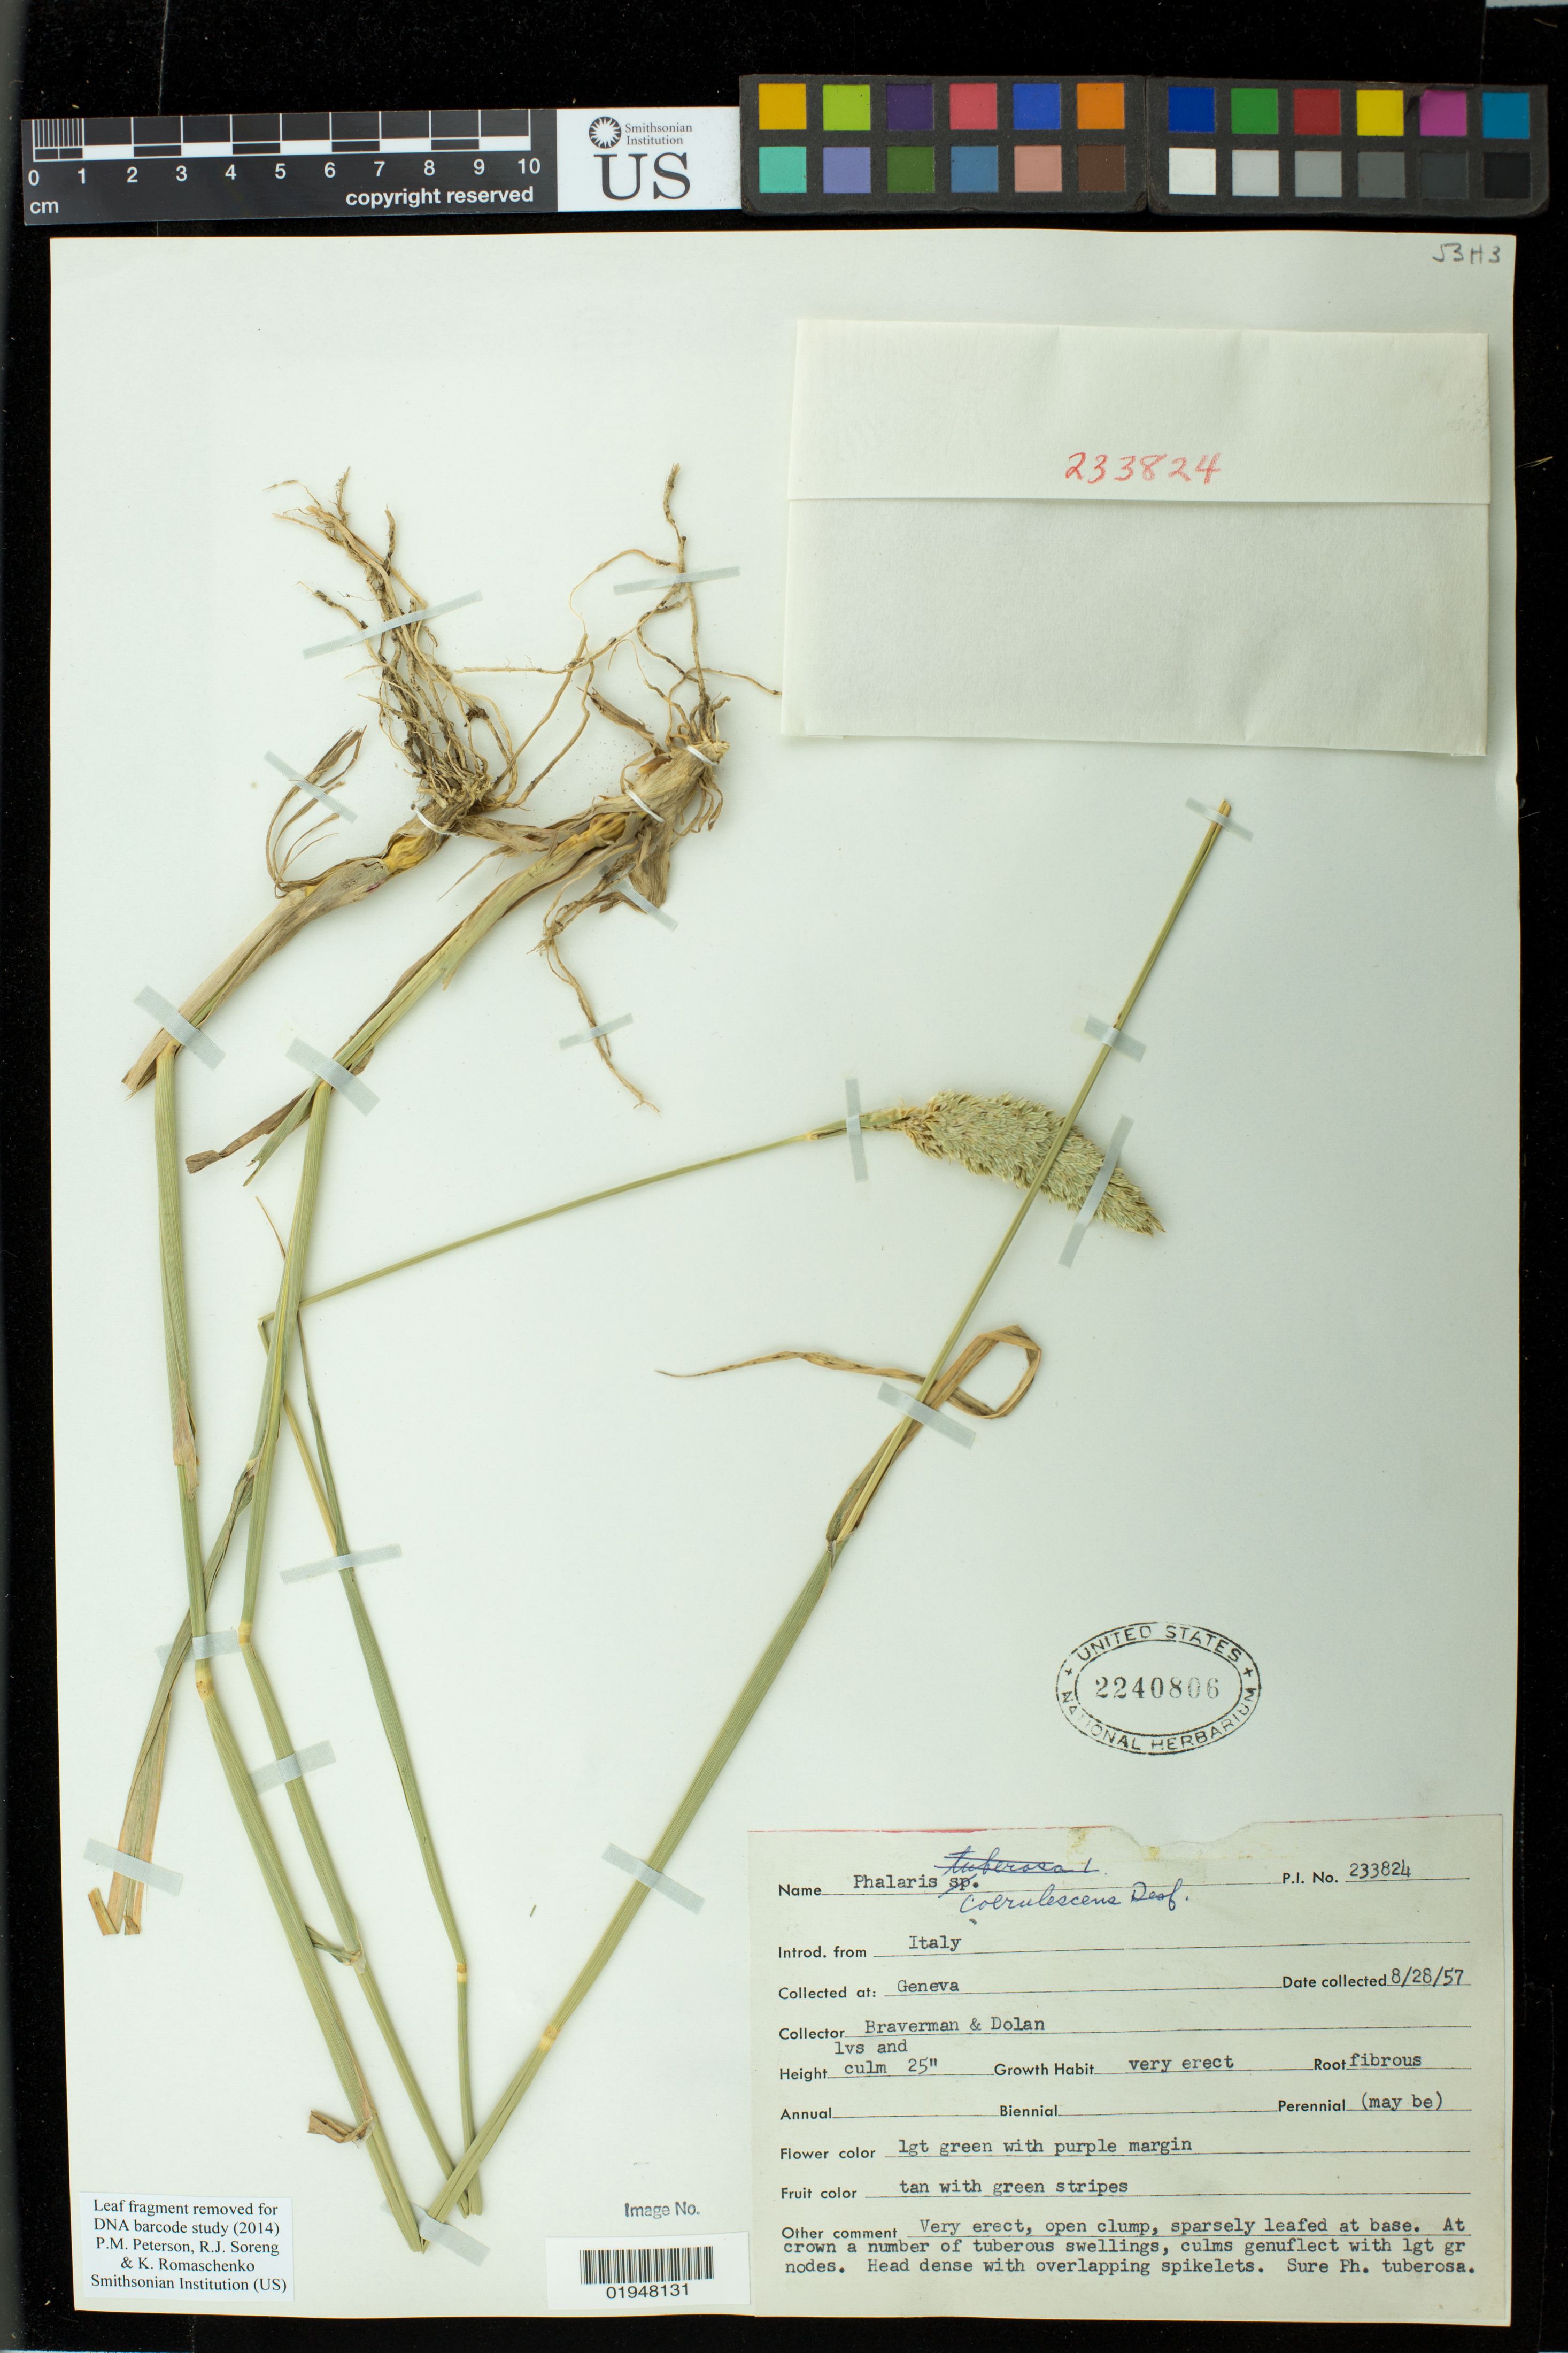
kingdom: Plantae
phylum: Tracheophyta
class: Liliopsida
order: Poales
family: Poaceae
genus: Phalaris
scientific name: Phalaris coerulescens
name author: Desf.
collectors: S. Braverman & M. Dolan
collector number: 233824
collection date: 1957-08-28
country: Switzerland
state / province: Genève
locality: Introd. from Italy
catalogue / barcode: US 2240806